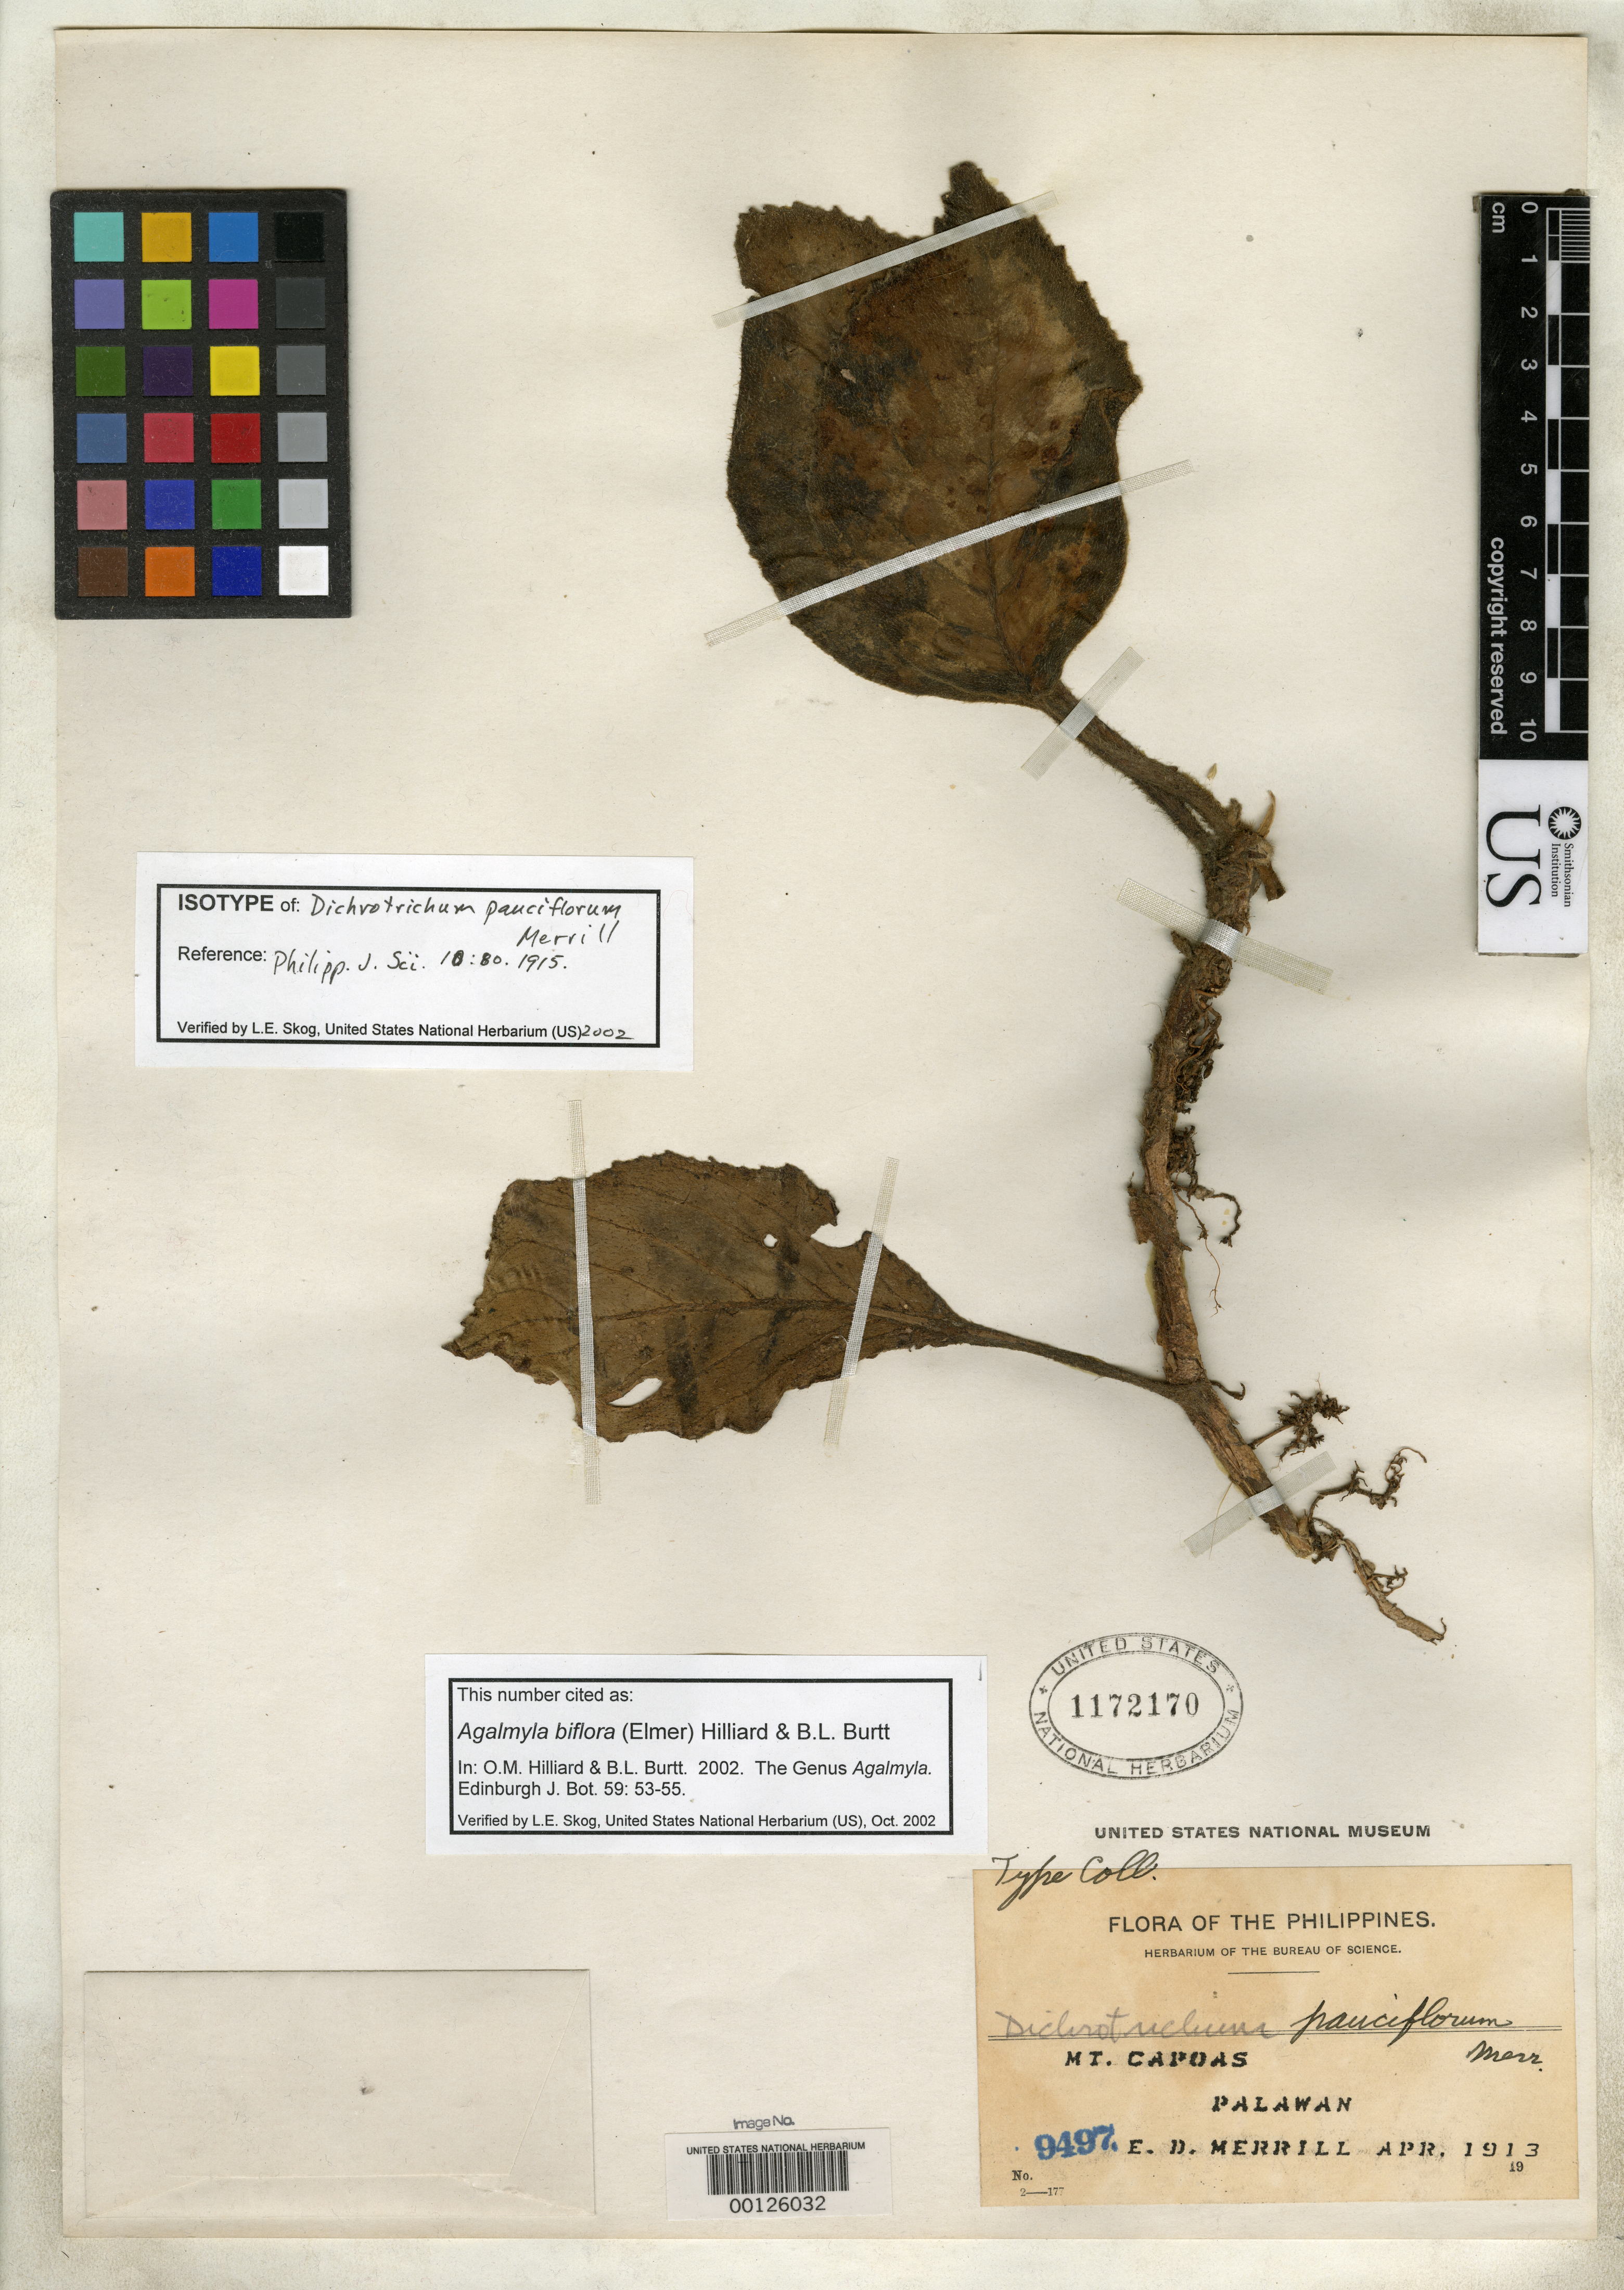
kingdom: Plantae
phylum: Tracheophyta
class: Magnoliopsida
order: Lamiales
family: Gesneriaceae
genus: Dichrotrichum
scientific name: Dichrotrichum pauciflorum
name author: Merr.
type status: Isotype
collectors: E. D. Merrill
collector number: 9497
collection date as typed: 21 Apr 1913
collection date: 1913-04-21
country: Philippines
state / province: Mimaropa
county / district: Palawan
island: Palawan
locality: Mt. Capoas.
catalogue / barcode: US 1172170